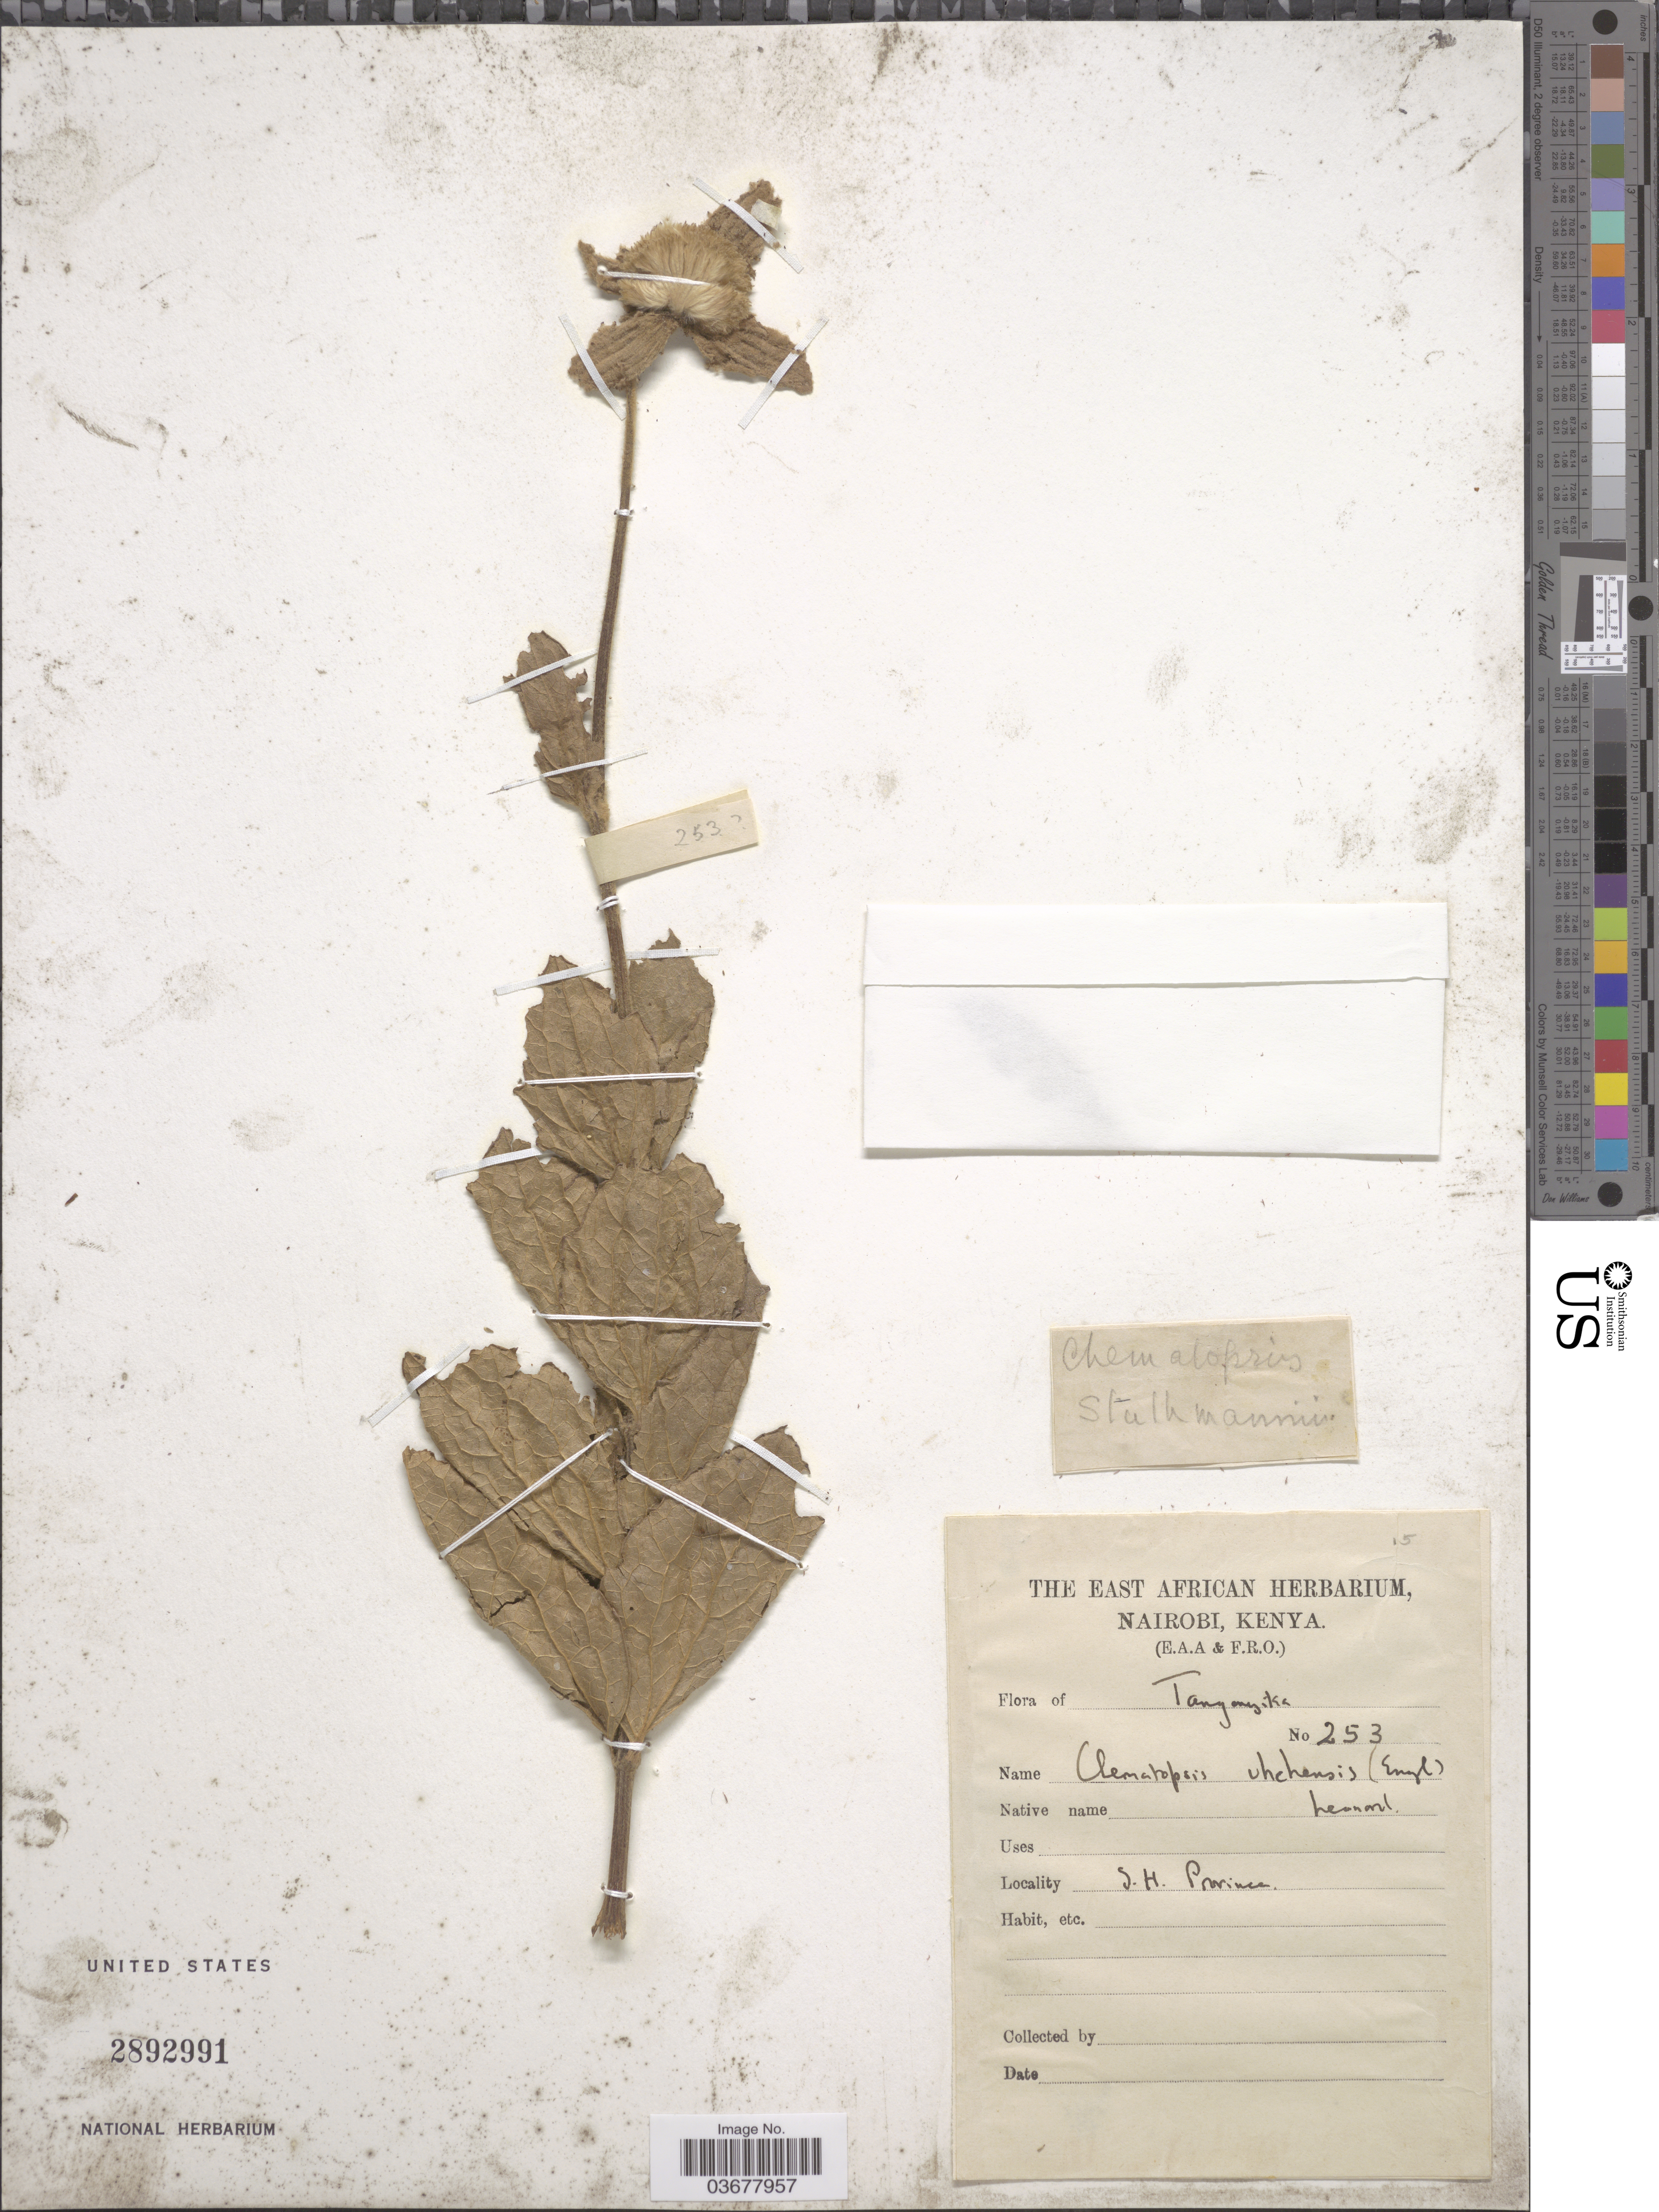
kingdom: Plantae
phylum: Tracheophyta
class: Magnoliopsida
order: Ranunculales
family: Ranunculaceae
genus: Clematis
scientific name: Clematis stuhlmannii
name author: Hieron.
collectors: ex herb East African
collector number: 253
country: Tanzania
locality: Tanganyika. S.H. Province.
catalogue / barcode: US 2892991